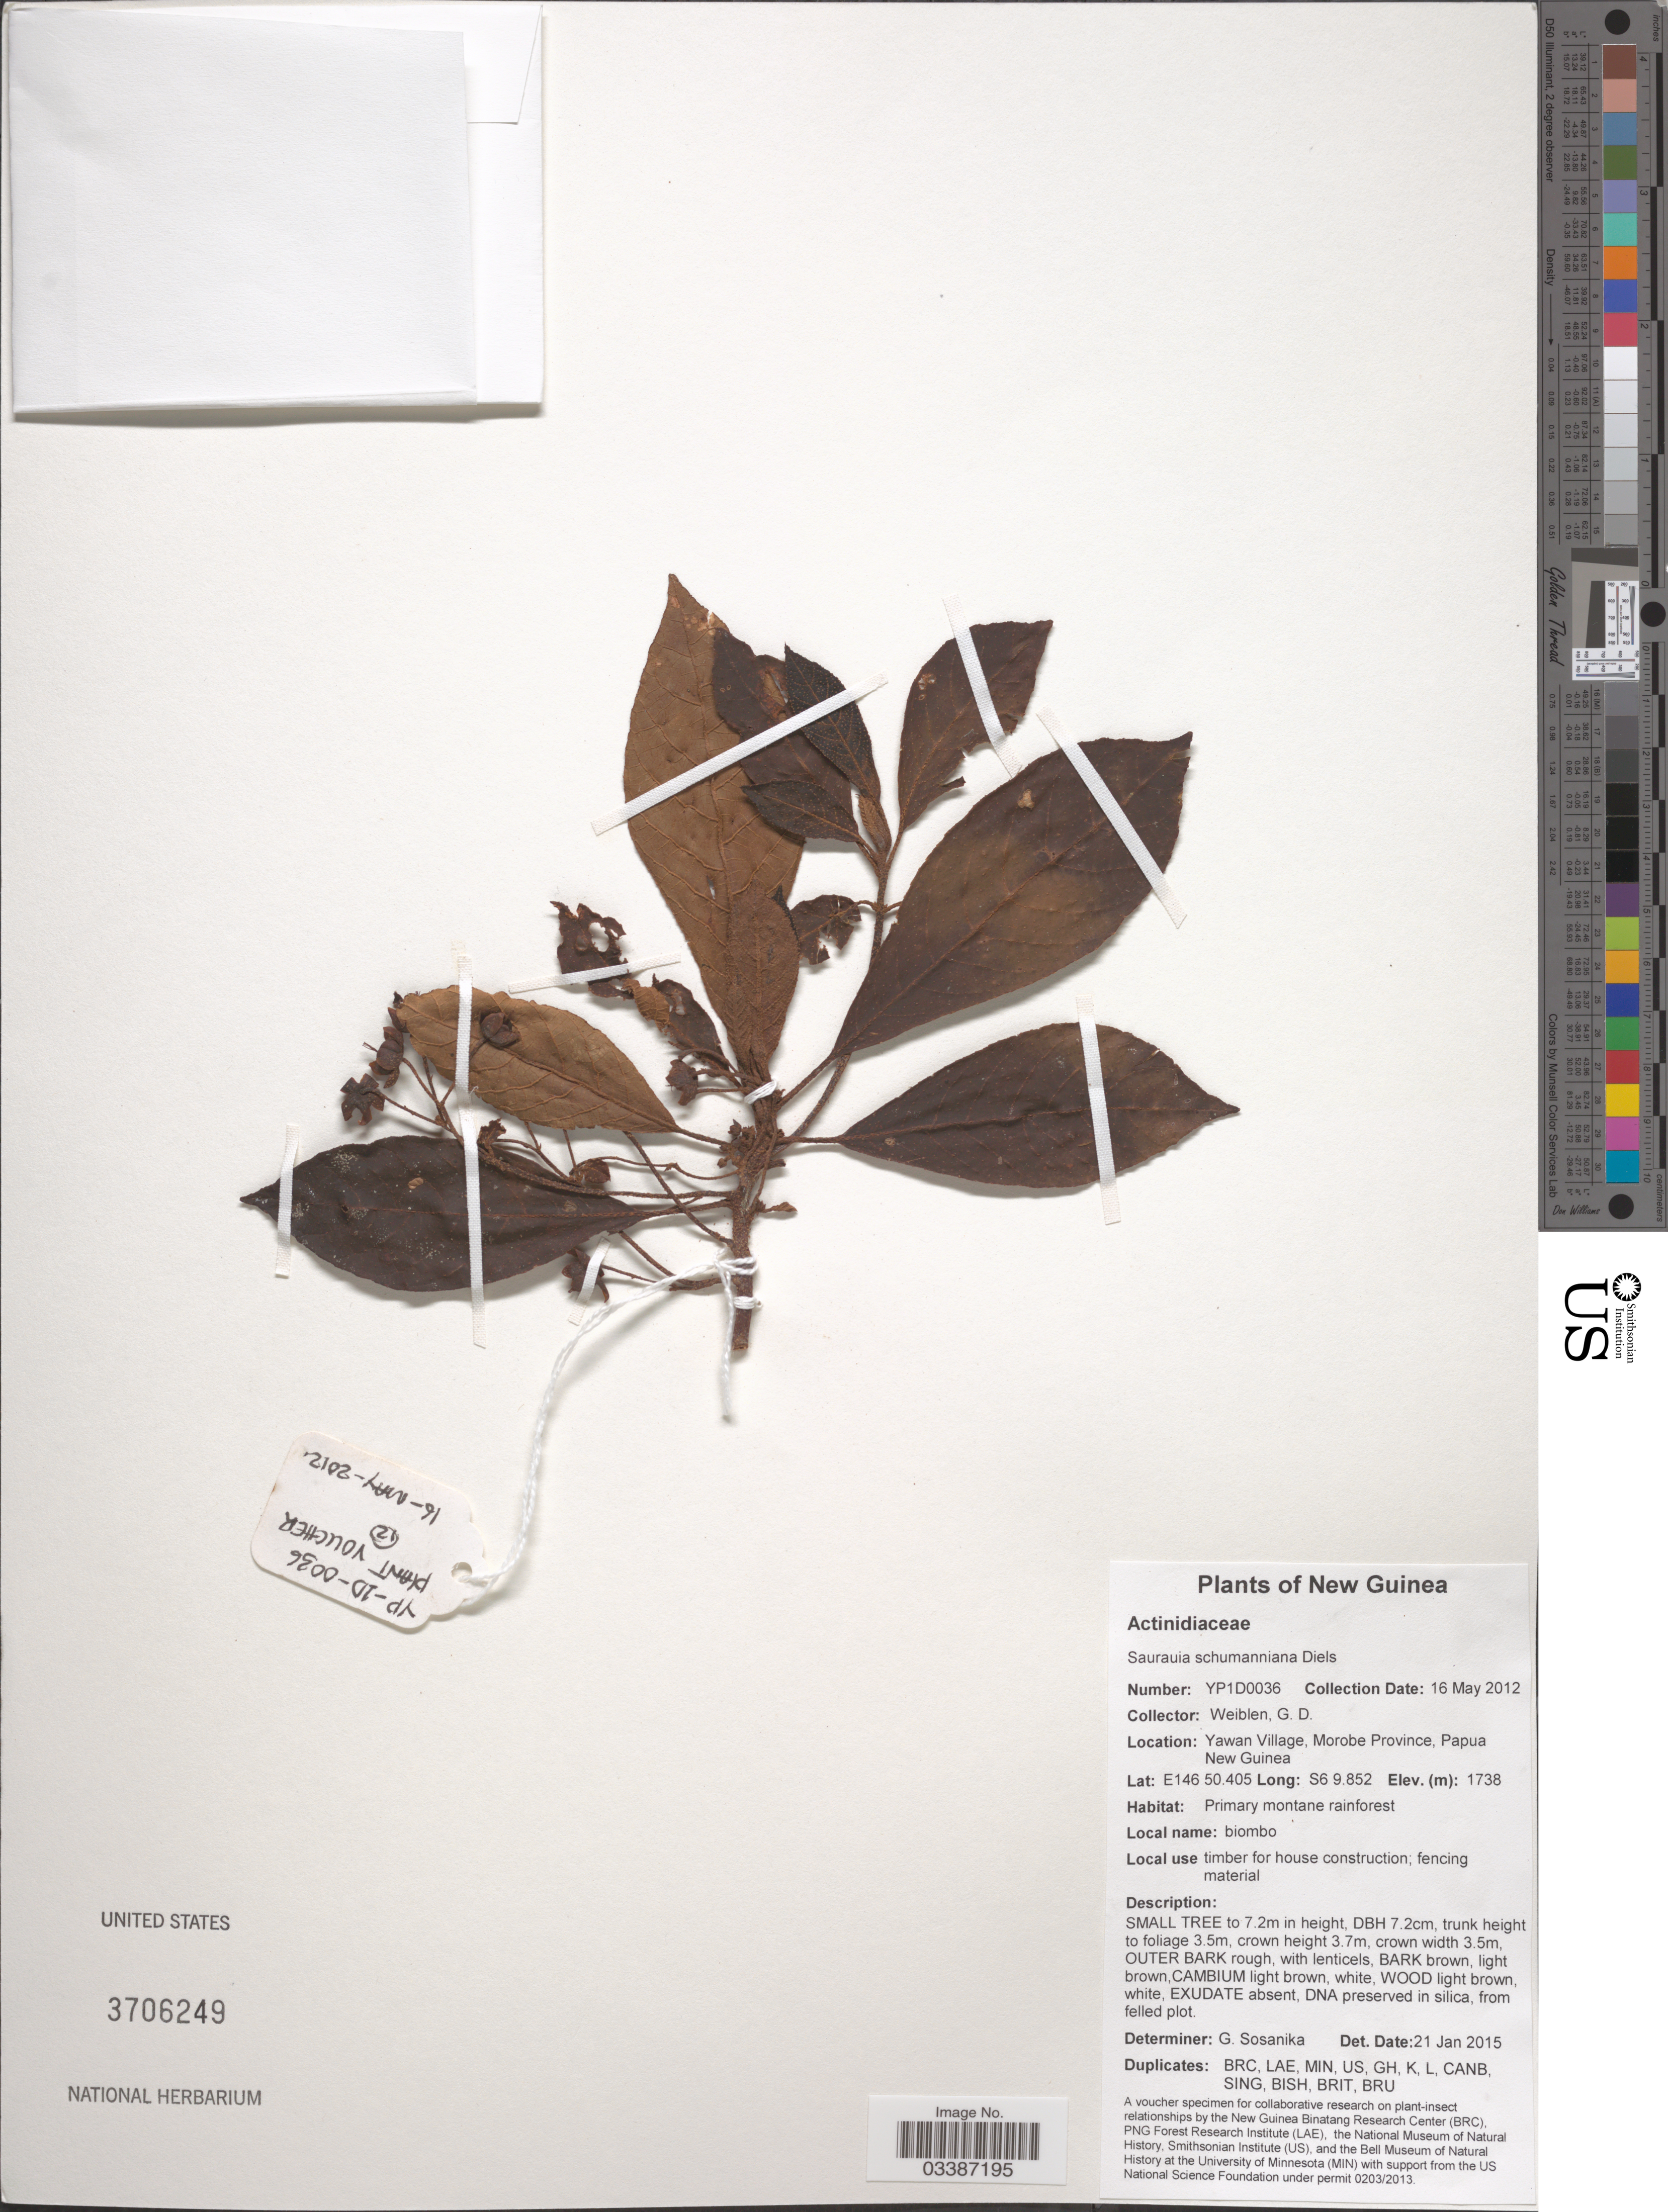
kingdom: Plantae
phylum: Tracheophyta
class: Magnoliopsida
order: Ericales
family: Actinidiaceae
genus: Saurauia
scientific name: Saurauia schumanniana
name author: Diels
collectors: G. D. Weiblen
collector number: YP1D0036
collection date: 2012-05-16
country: Papua New Guinea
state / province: Morobe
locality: New Guinea. Yawan Village, Morobe Province.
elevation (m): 1738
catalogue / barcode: US 3706249